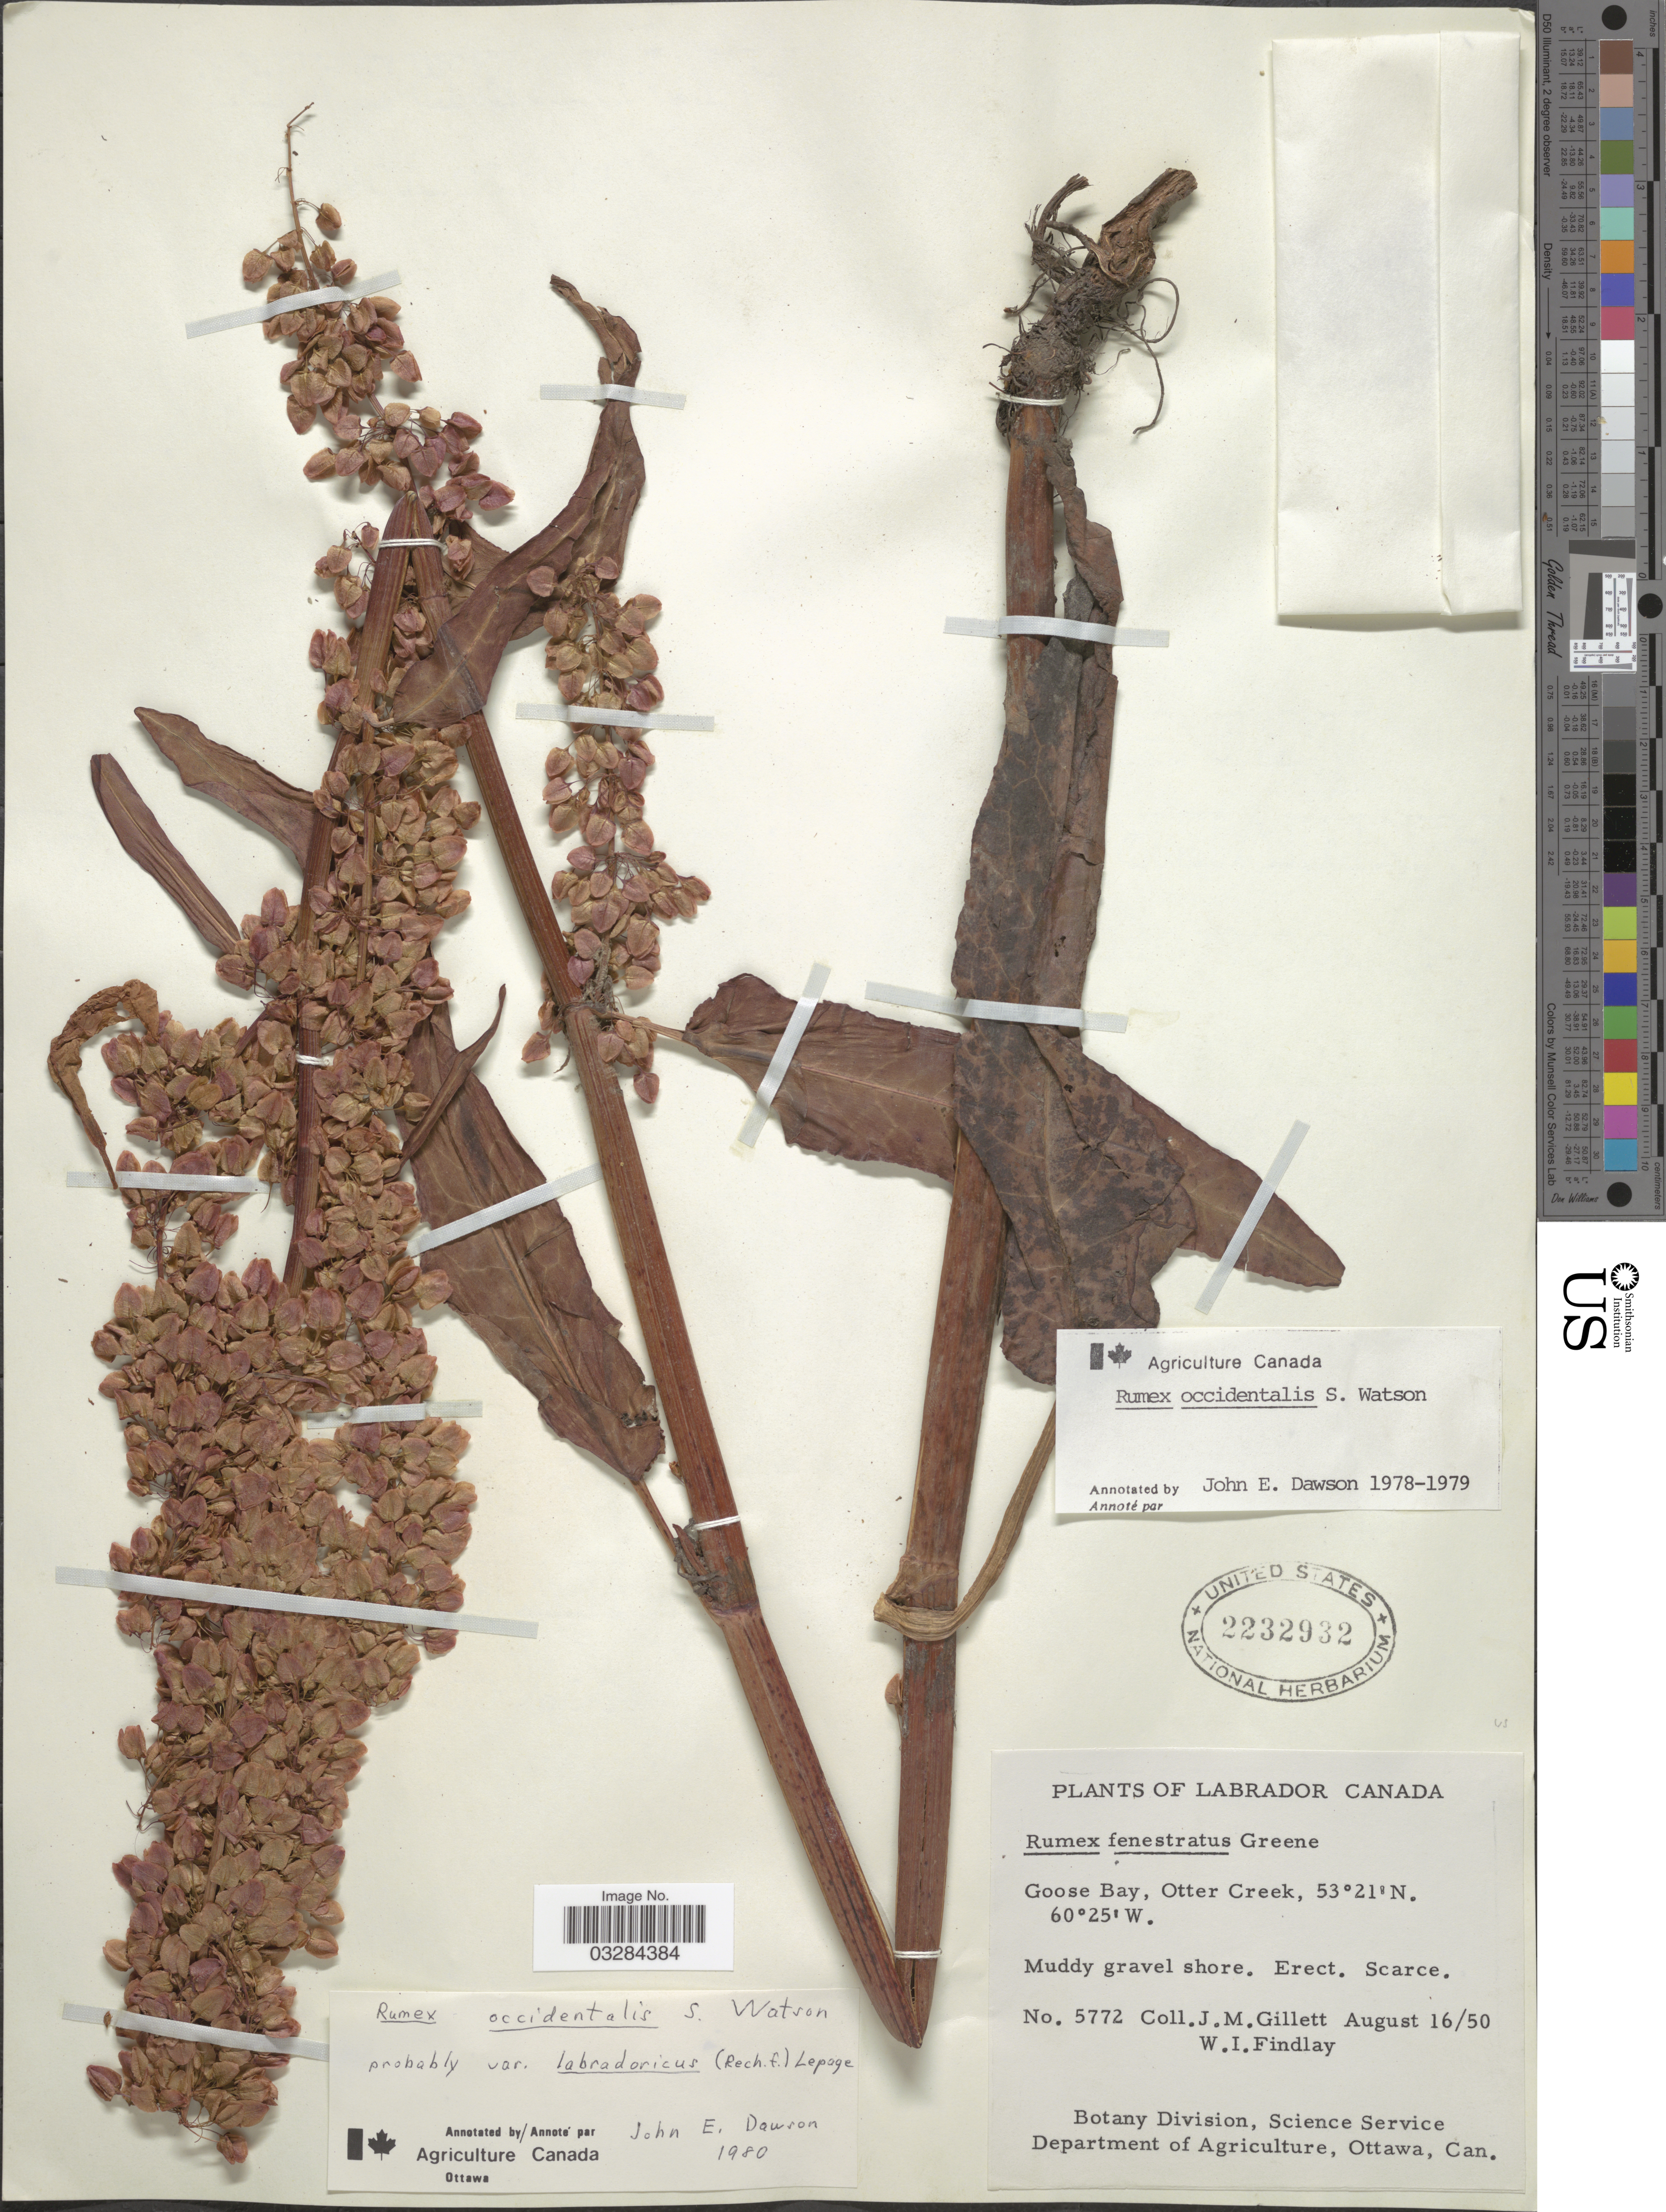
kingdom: Plantae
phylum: Tracheophyta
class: Magnoliopsida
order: Caryophyllales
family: Polygonaceae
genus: Rumex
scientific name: Rumex occidentalis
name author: S. Watson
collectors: J. M. Gillett & W. Findlay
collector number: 5772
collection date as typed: Transcribed d/m/y: 16/8/50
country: Canada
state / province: Newfoundland and Labrador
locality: Labrador. Goose Bay, Otter Creek.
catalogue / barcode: US 2232932